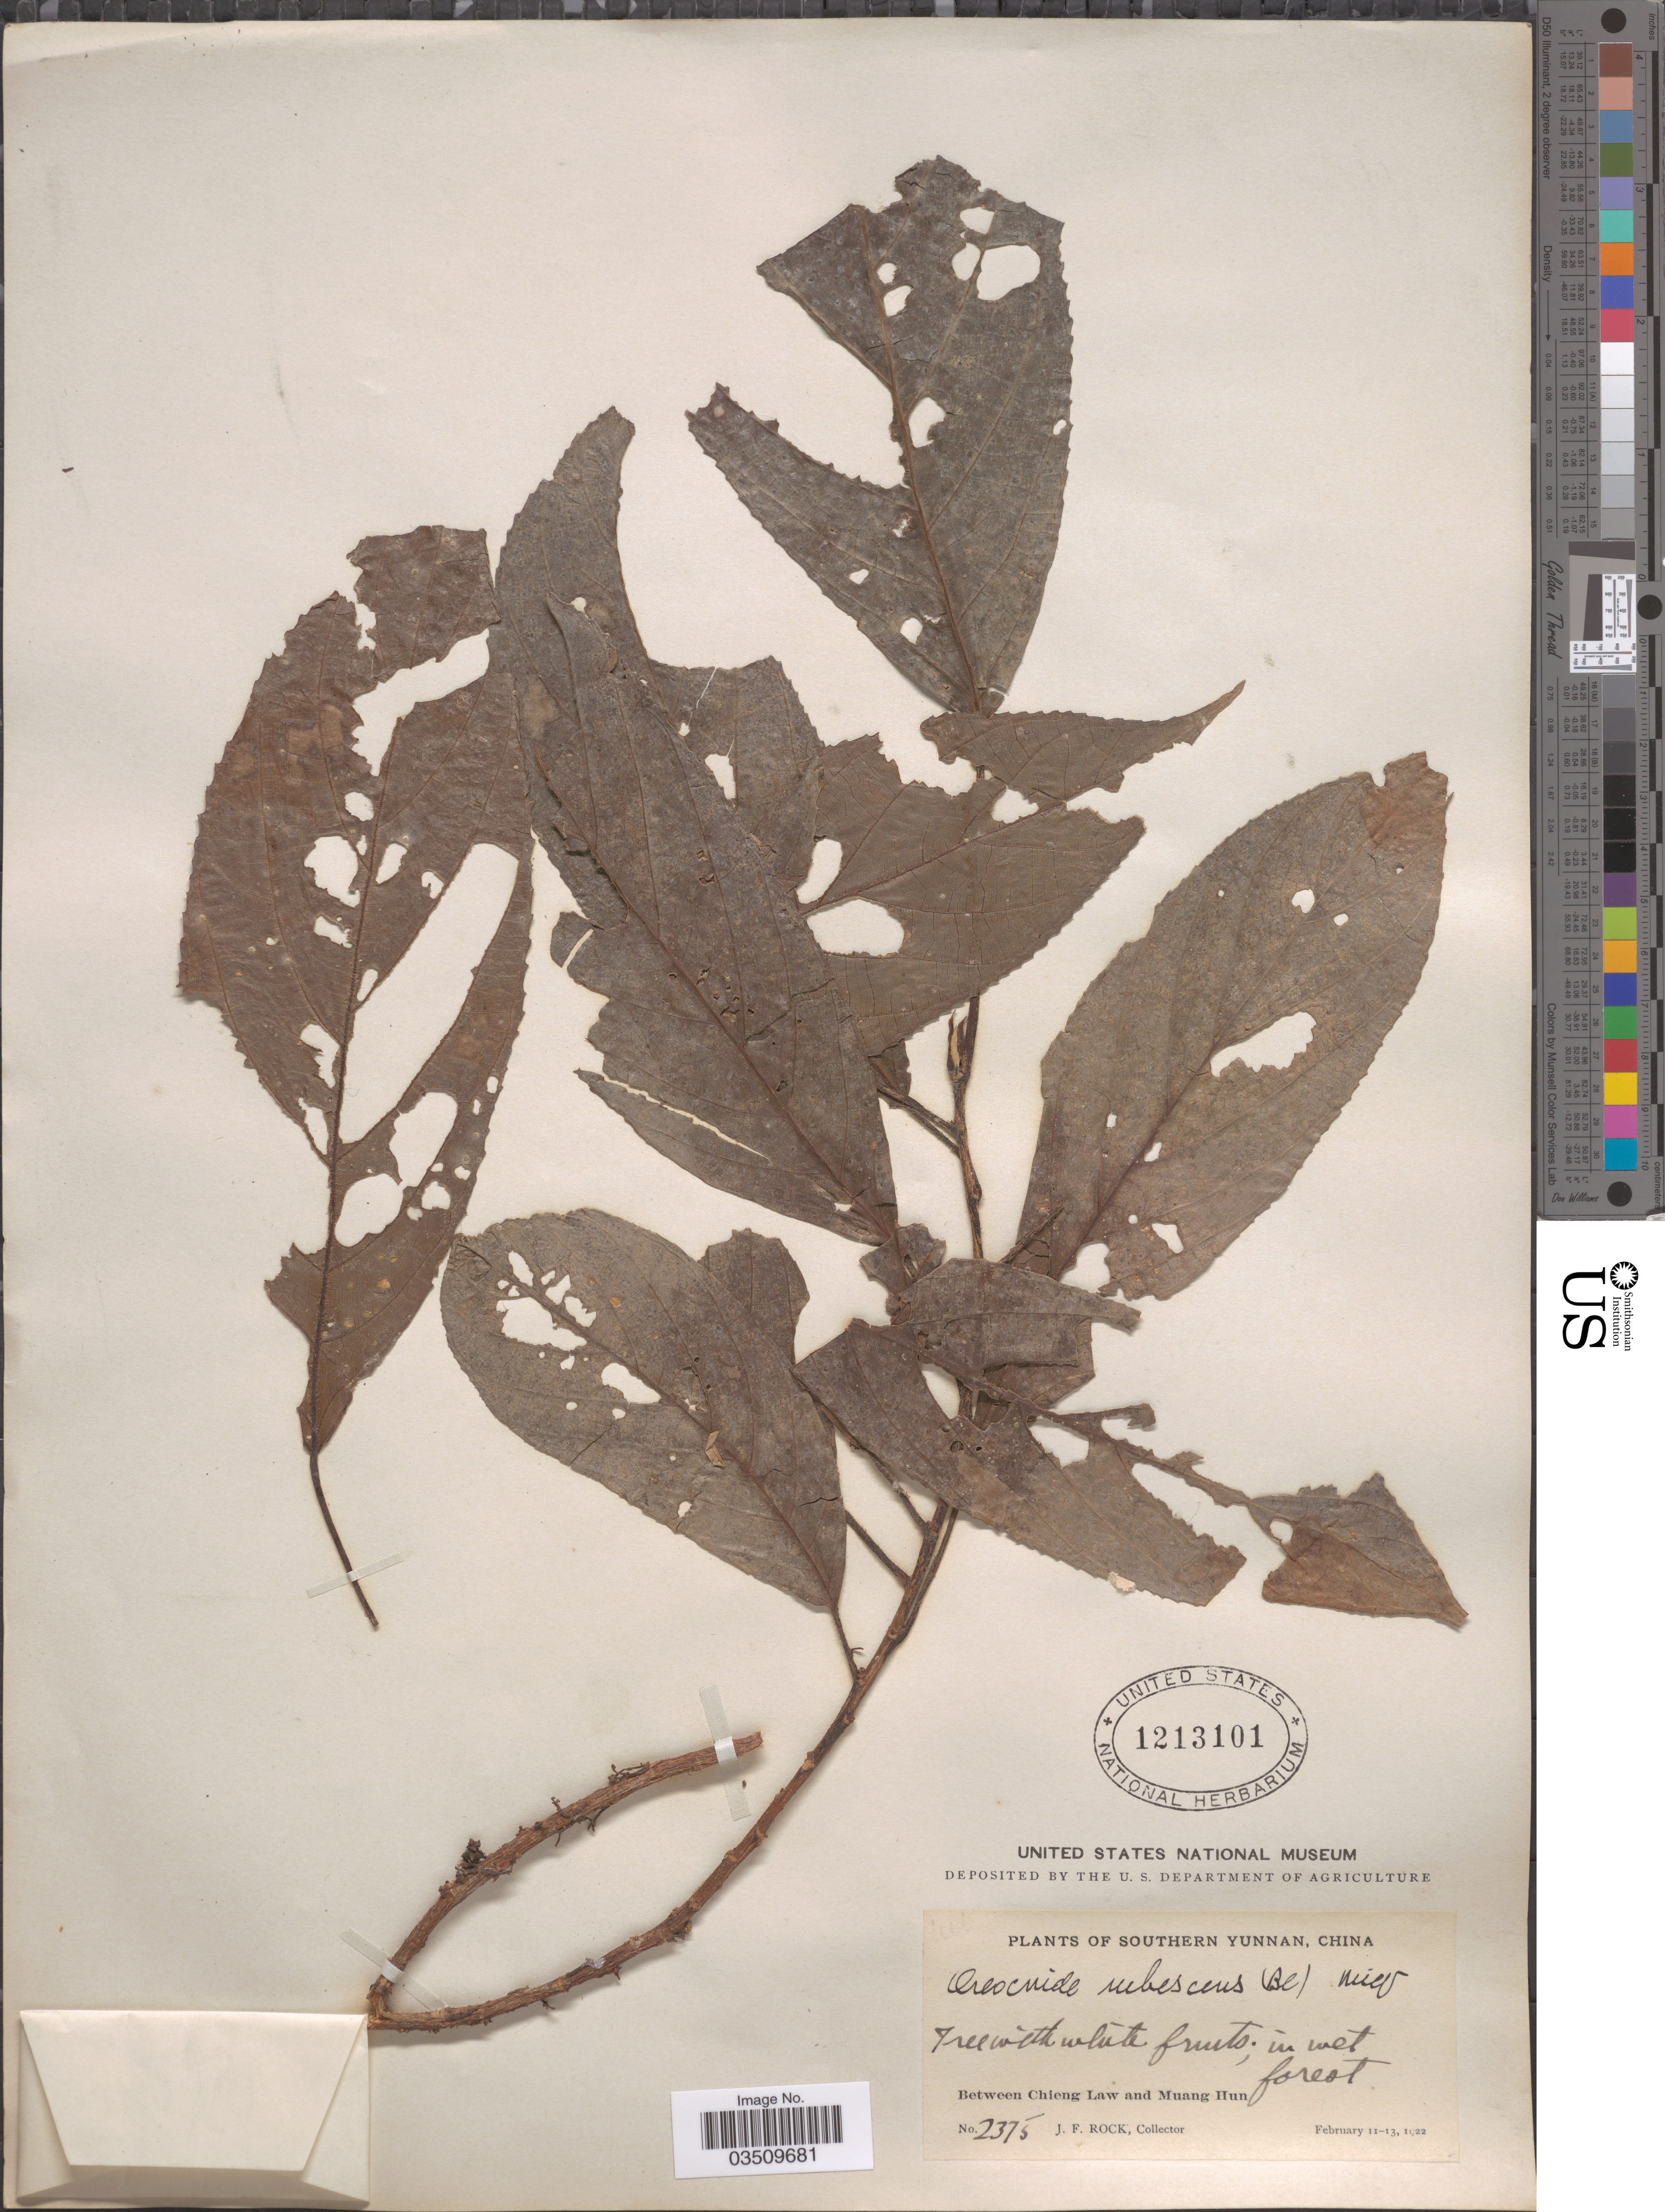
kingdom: Plantae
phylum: Tracheophyta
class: Magnoliopsida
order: Rosales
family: Urticaceae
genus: Oreocnide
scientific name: Oreocnide rubescens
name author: (Blume) Miq.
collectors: J. Rock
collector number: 2375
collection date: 1922-02-11/1922-02-13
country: China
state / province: Yunnan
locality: Southern Yunnan. Between Chieng Law and Muang Hun.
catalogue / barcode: US 1213101